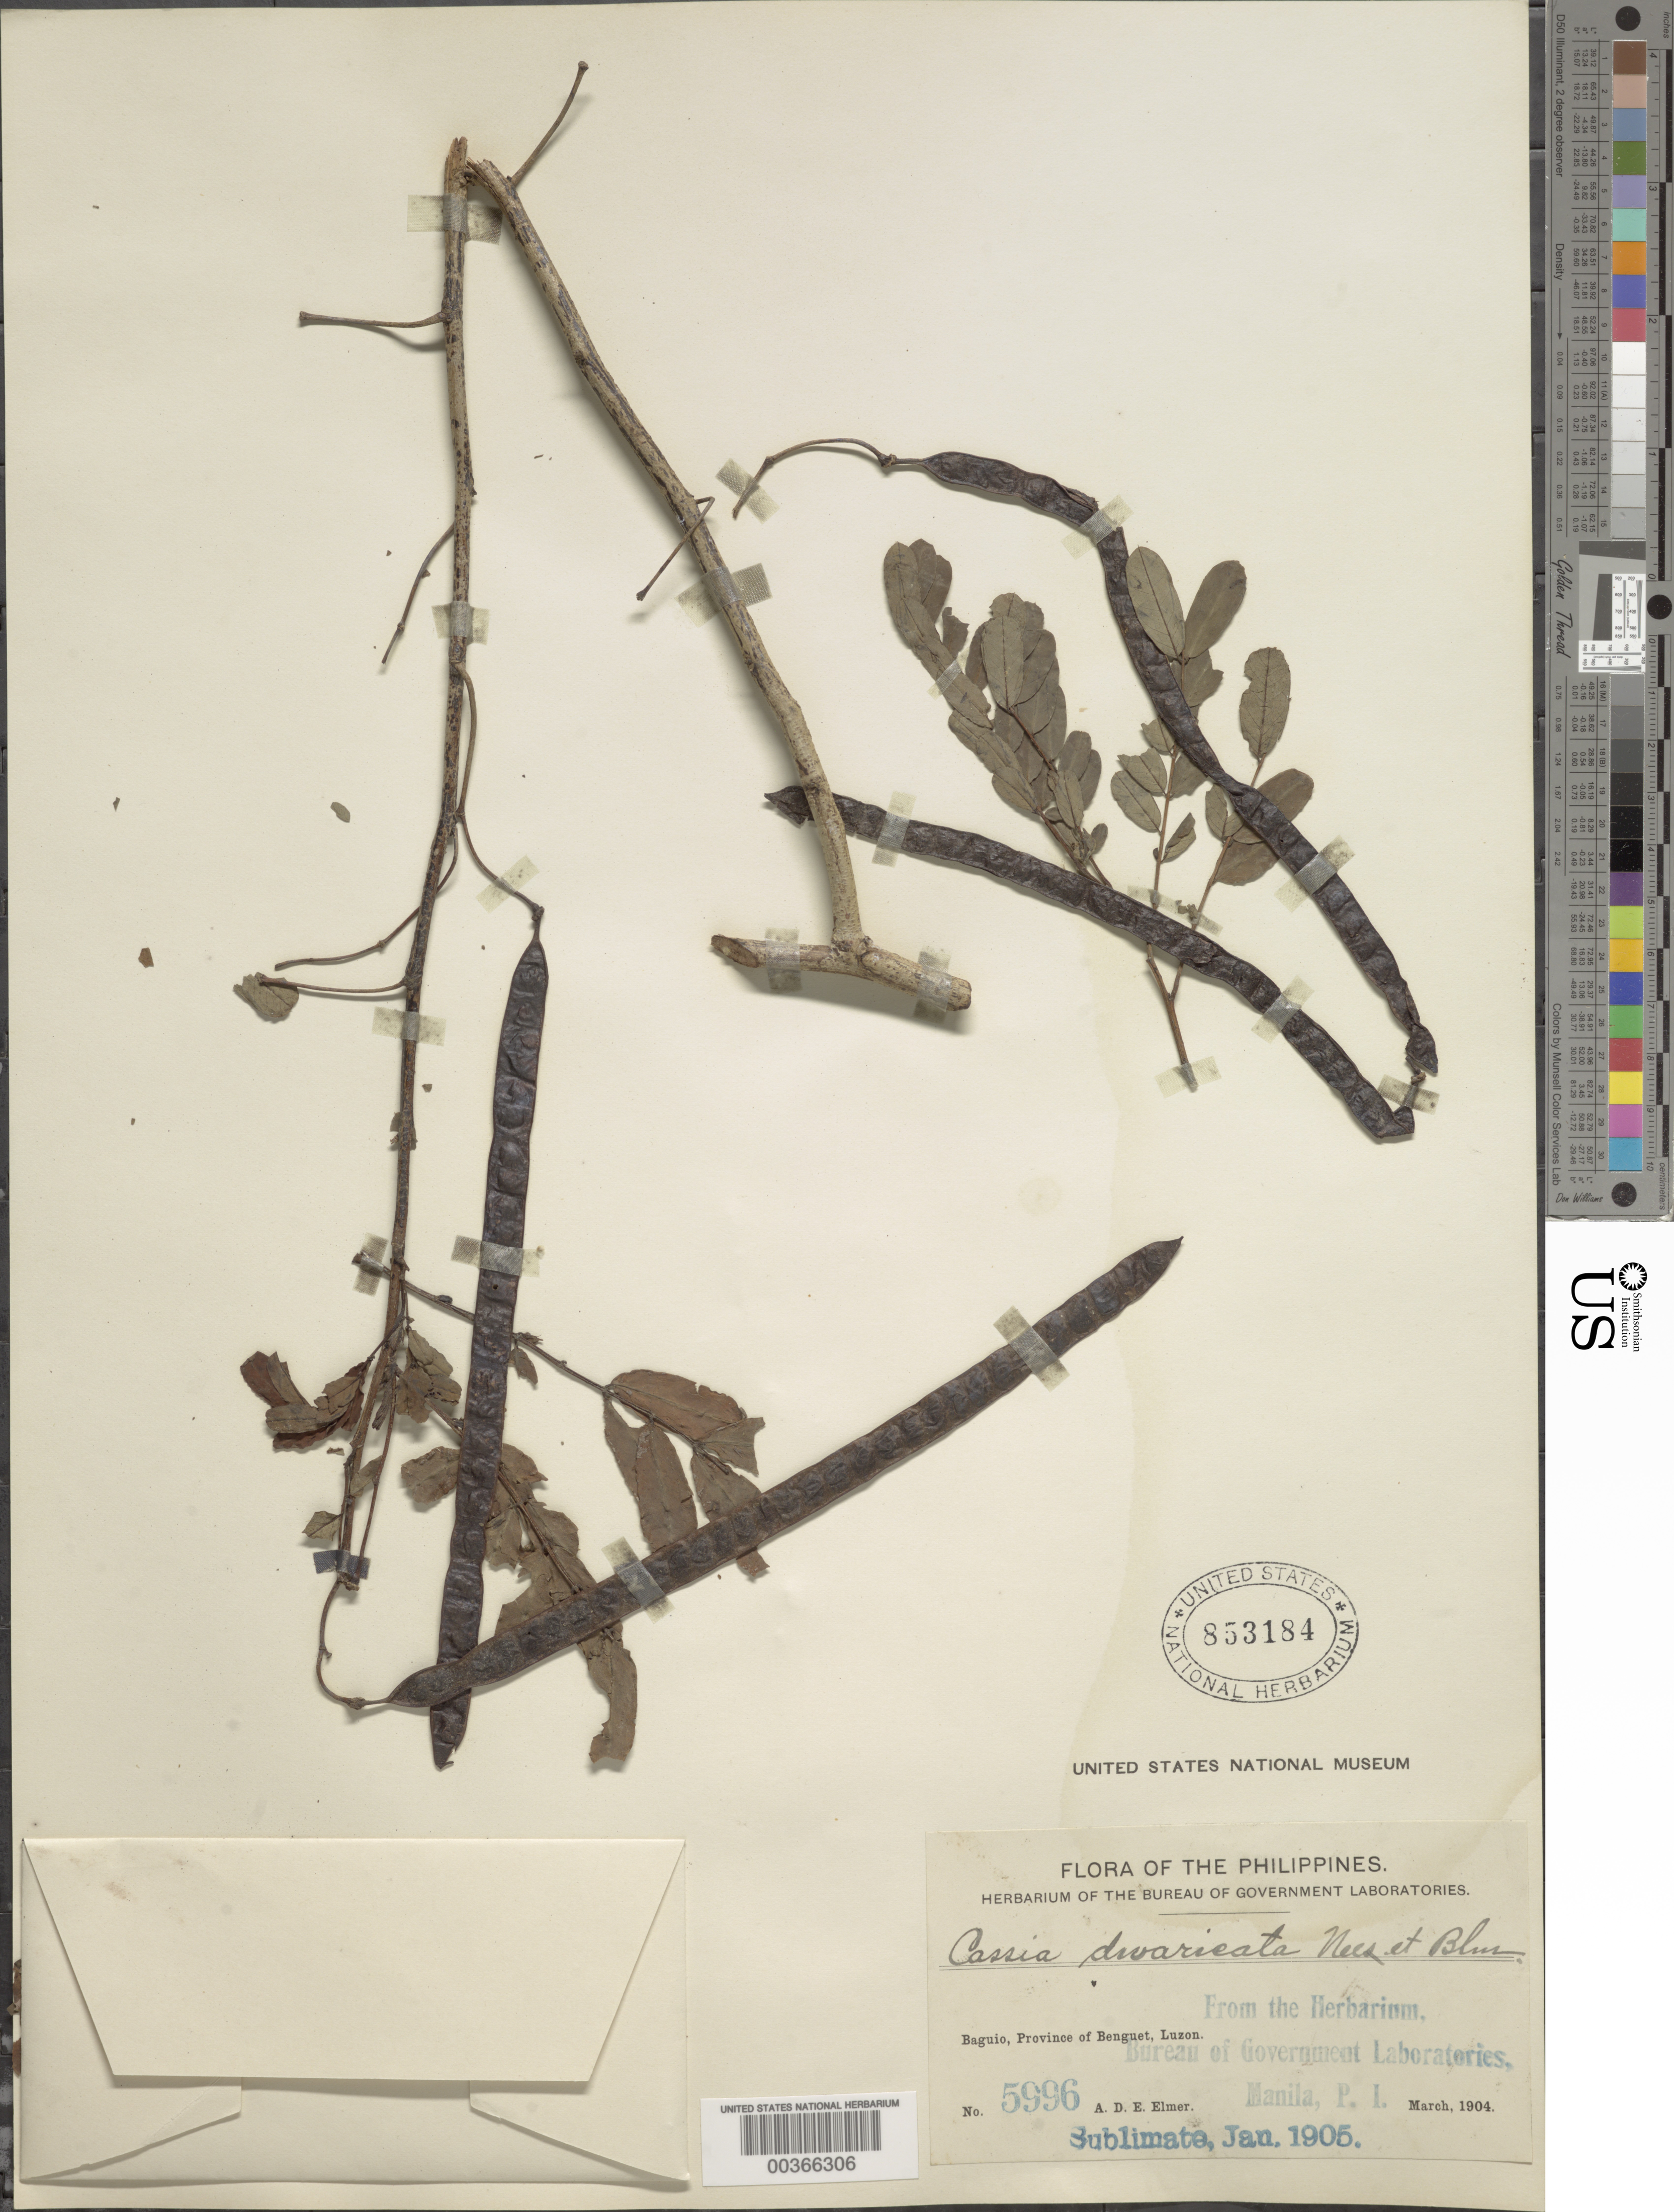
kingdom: Plantae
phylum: Tracheophyta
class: Magnoliopsida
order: Fabales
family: Fabaceae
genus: Senna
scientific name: Senna divaricata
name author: (Nees & Blume) Lock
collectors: A. D. E. Elmer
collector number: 5996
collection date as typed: Mar 1904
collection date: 1904-03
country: Philippines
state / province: Cordillera (Administrative Region)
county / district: Benguet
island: Luzon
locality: Baguio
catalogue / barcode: US 853184